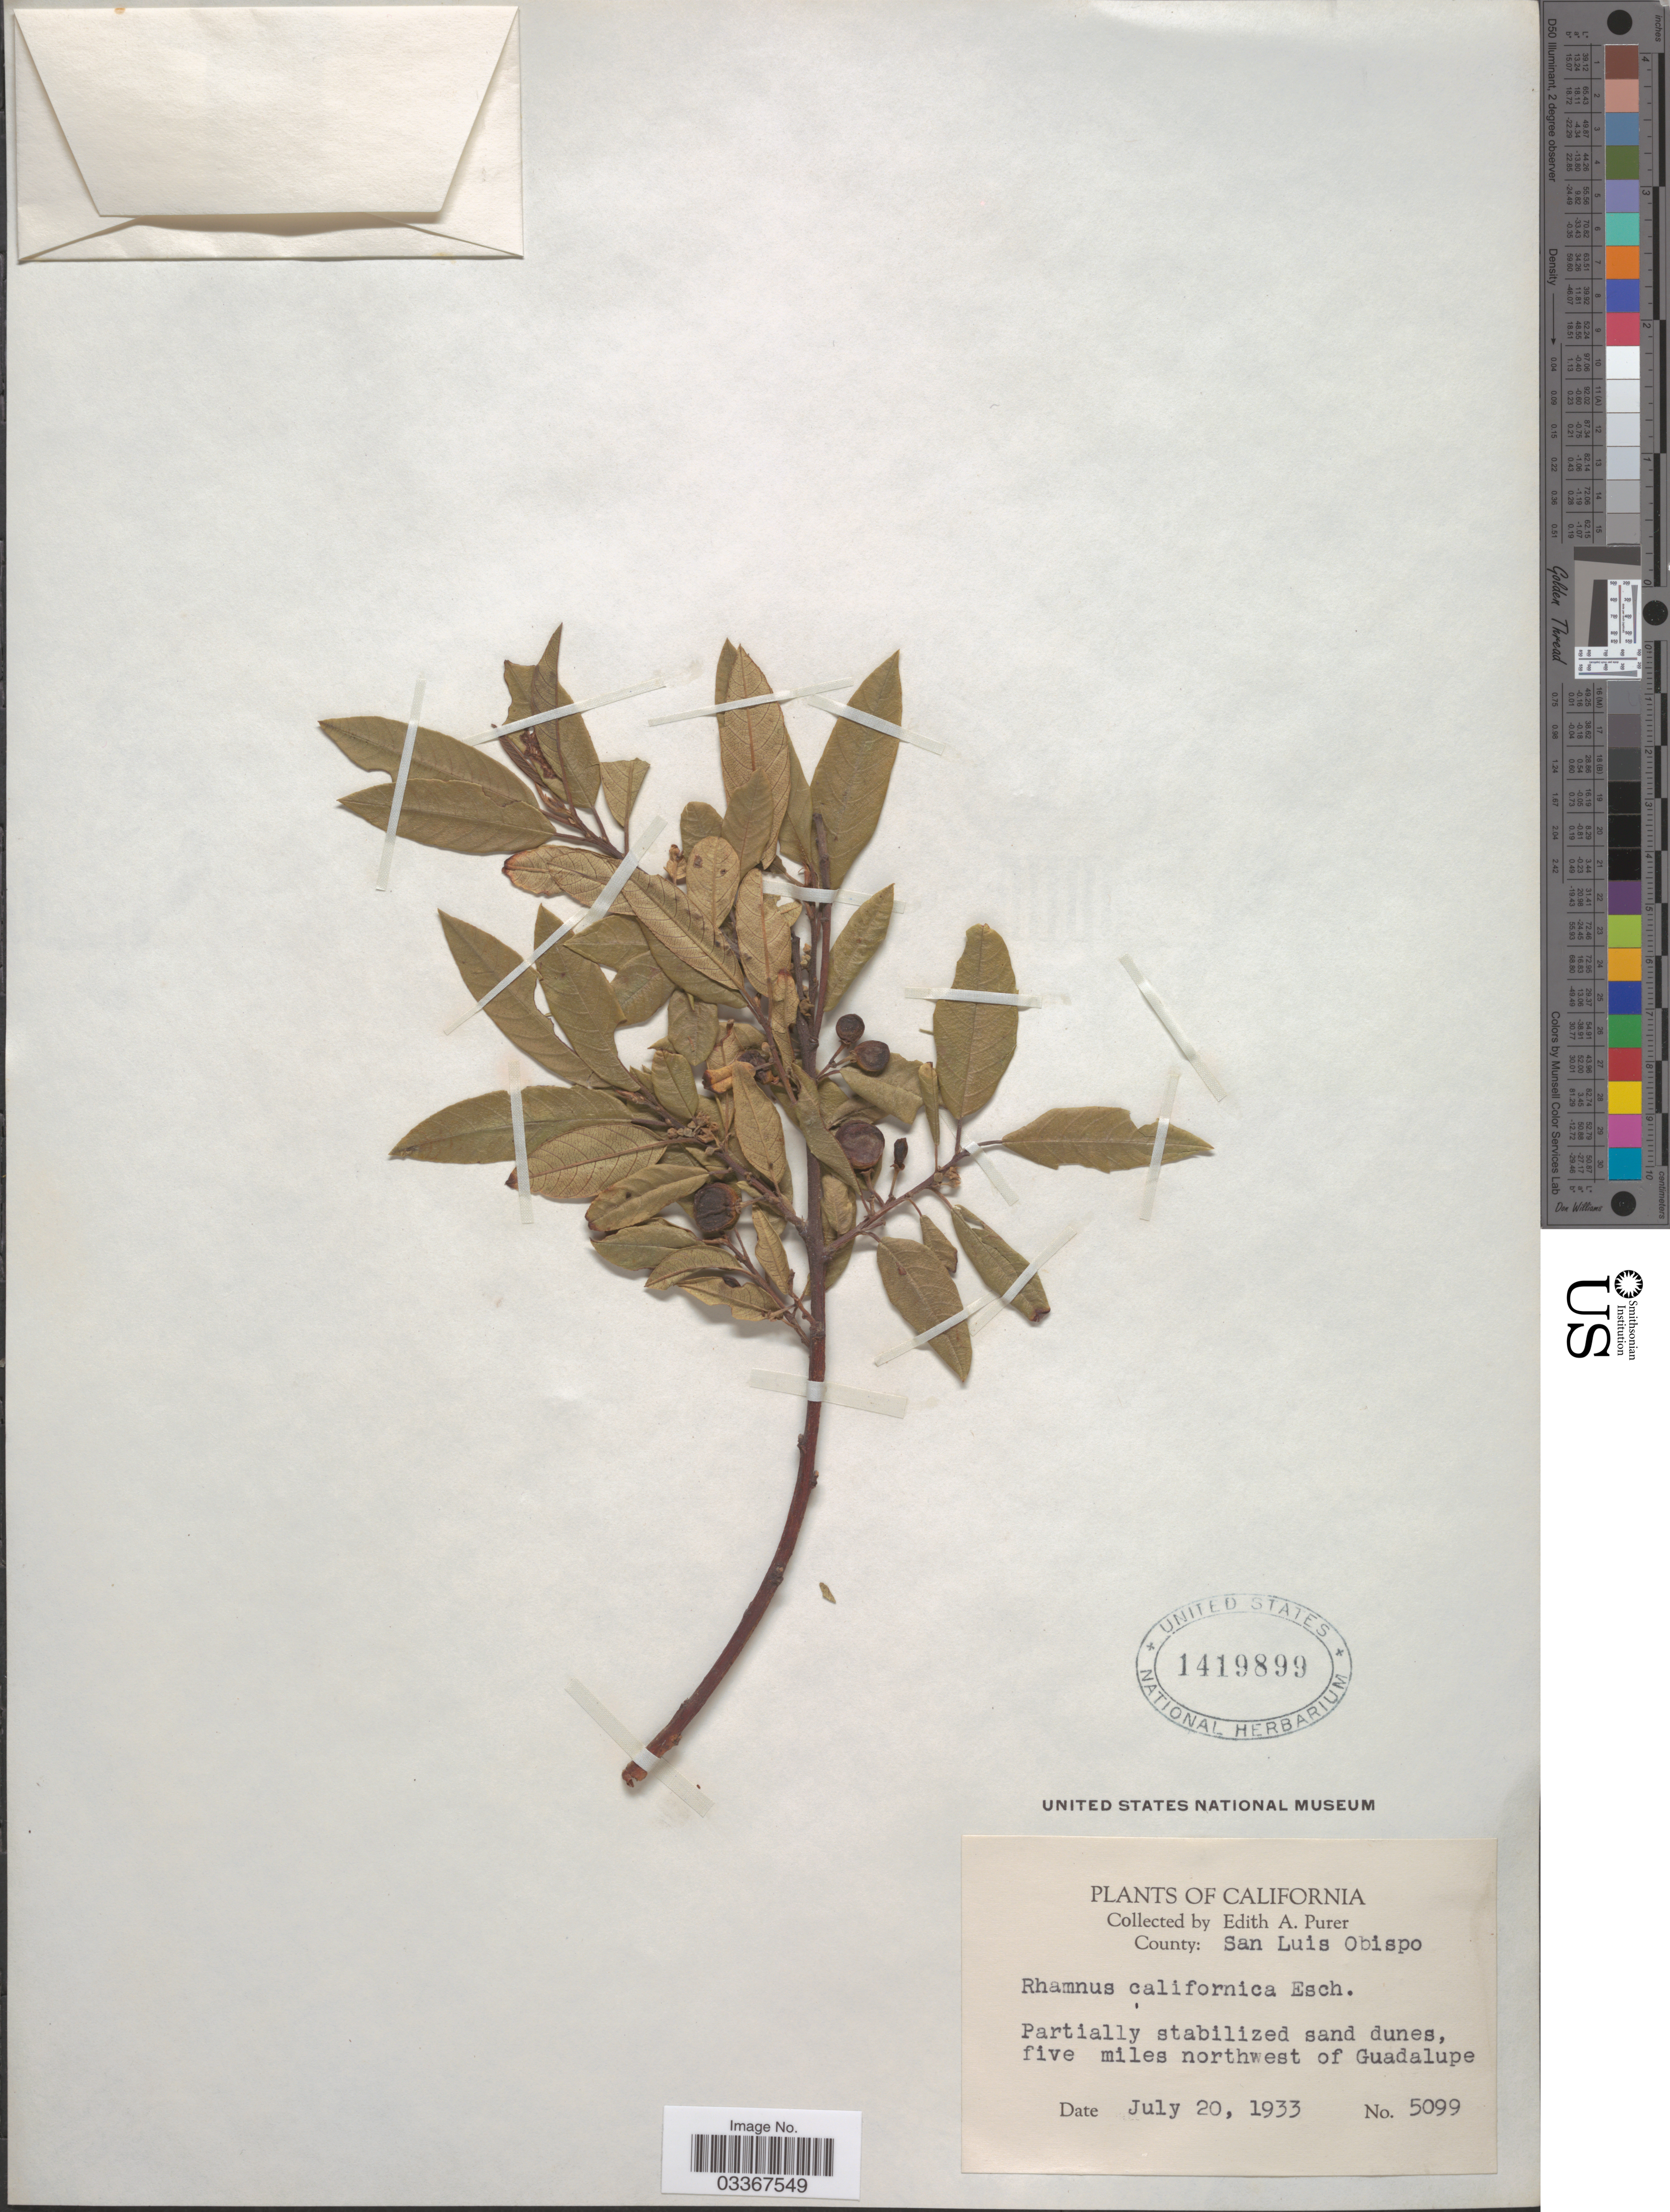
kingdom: Plantae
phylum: Tracheophyta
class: Magnoliopsida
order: Rosales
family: Rhamnaceae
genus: Frangula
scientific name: Frangula californica subsp. californica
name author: (Eschsch.) A. Gray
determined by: Strong, Mark T., (BOT), Smithsonian Institution - National Museum of Natural History (UNITED STATES)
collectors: E. Purer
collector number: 5099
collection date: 1933-07-20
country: United States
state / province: California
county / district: San Luis Obispo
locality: County: San Luis Obispo, five miles northwest of Guadalupe.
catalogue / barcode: US 1419899